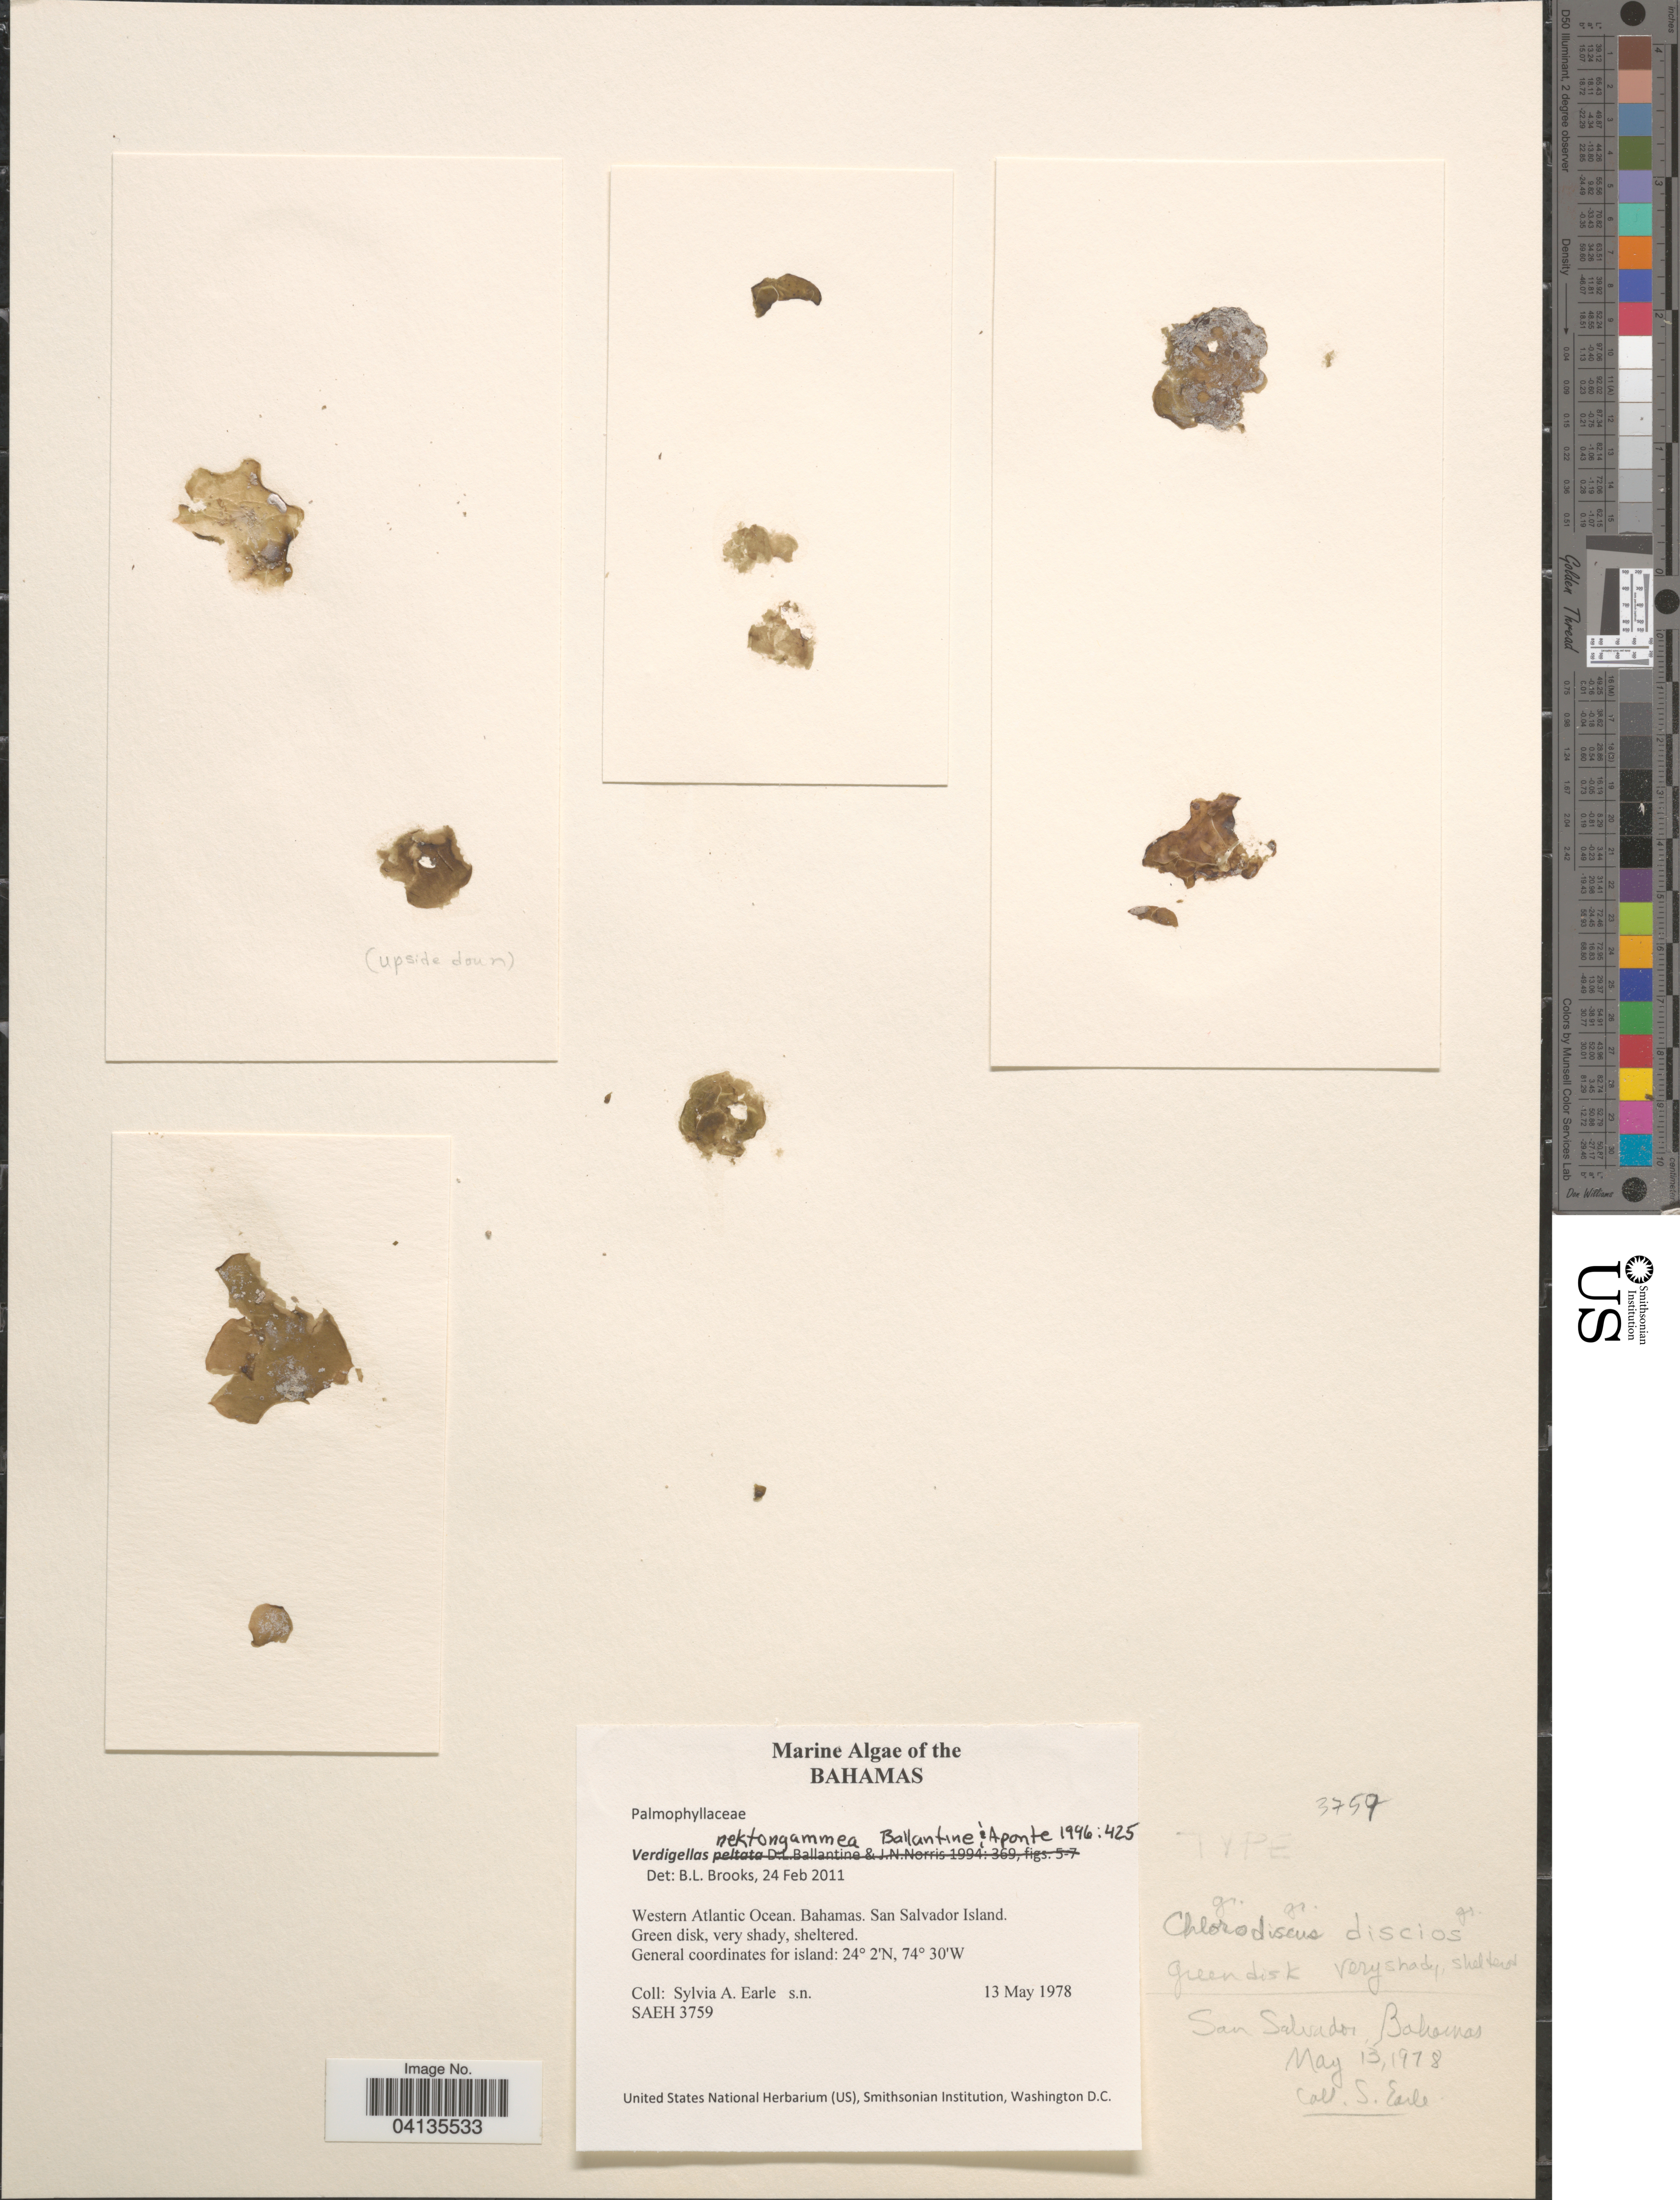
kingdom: Plantae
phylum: Chlorophyta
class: Prasinophyceae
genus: Verdigellas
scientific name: Verdigellas nektongammea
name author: D.L. Ballant. & N.E.Aponte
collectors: S. A. Earle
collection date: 1978-05-13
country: Bahamas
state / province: San Salvador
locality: Western Atlantic Ocean. San Salvador Island.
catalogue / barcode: US 329127